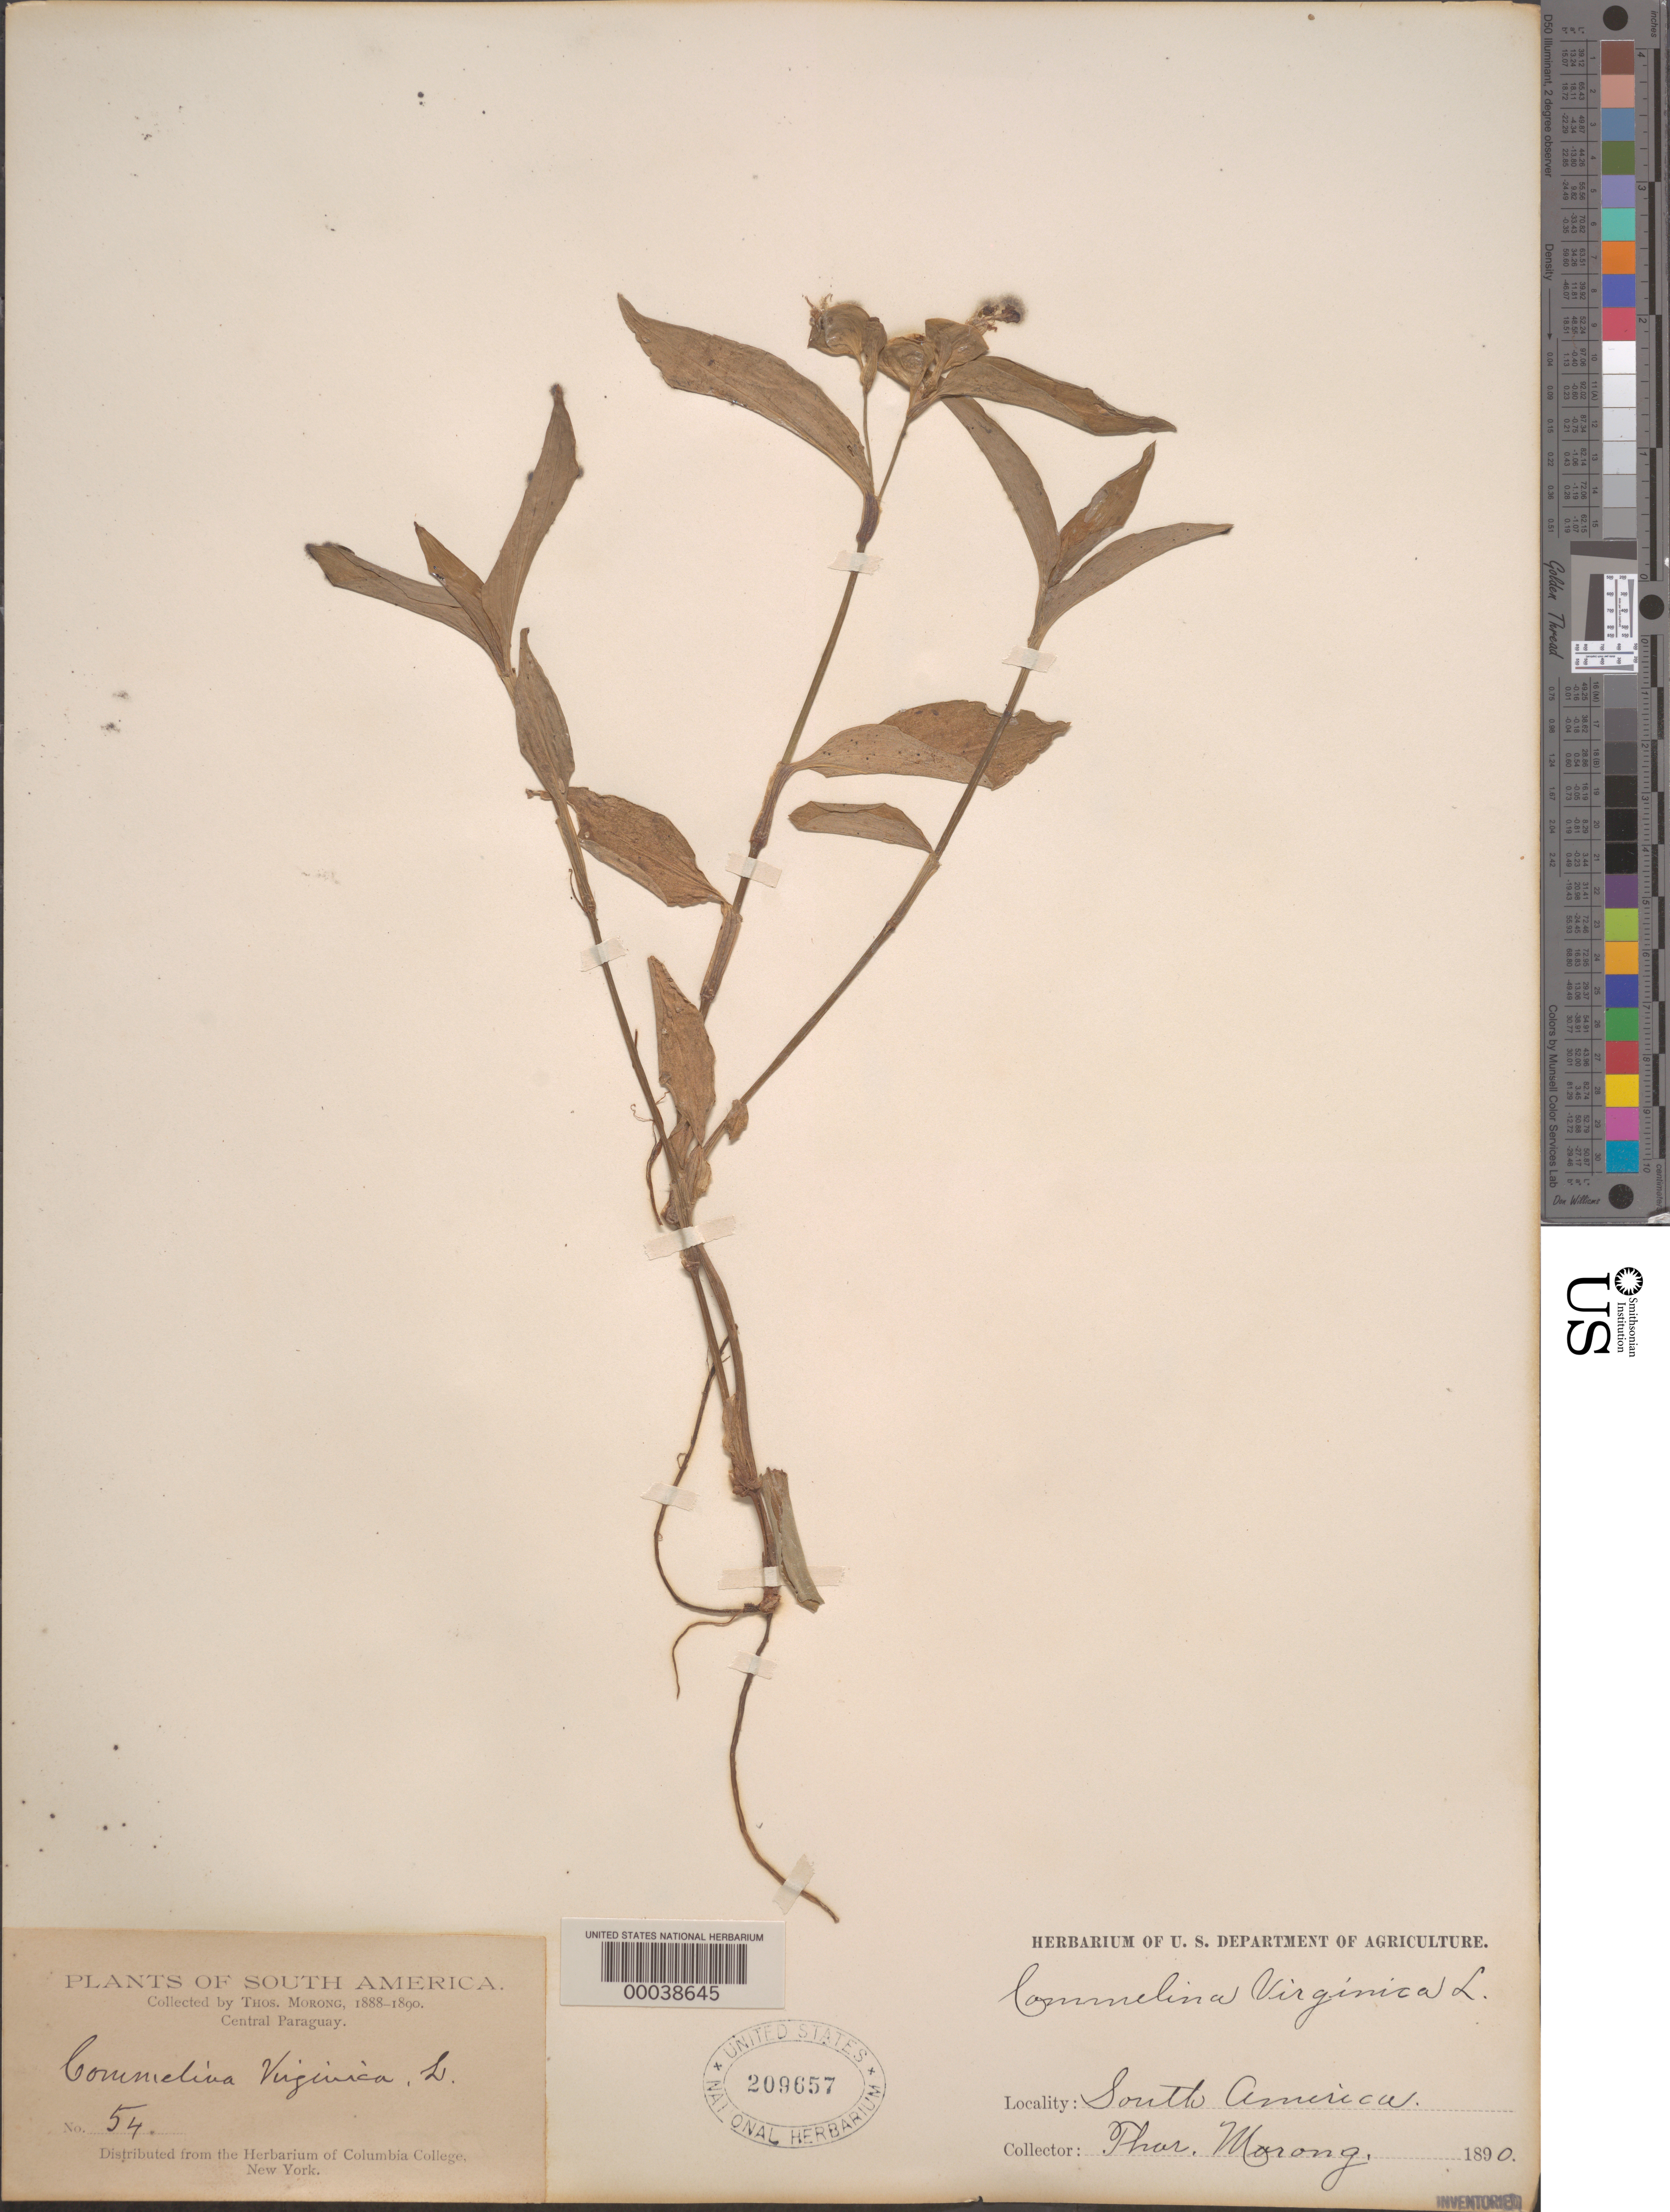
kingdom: Plantae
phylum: Tracheophyta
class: Liliopsida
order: Commelinales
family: Commelinaceae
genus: Commelina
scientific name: Commelina erecta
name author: L.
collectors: T. Morong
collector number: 54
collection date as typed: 1890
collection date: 1890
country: Paraguay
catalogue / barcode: US 209657